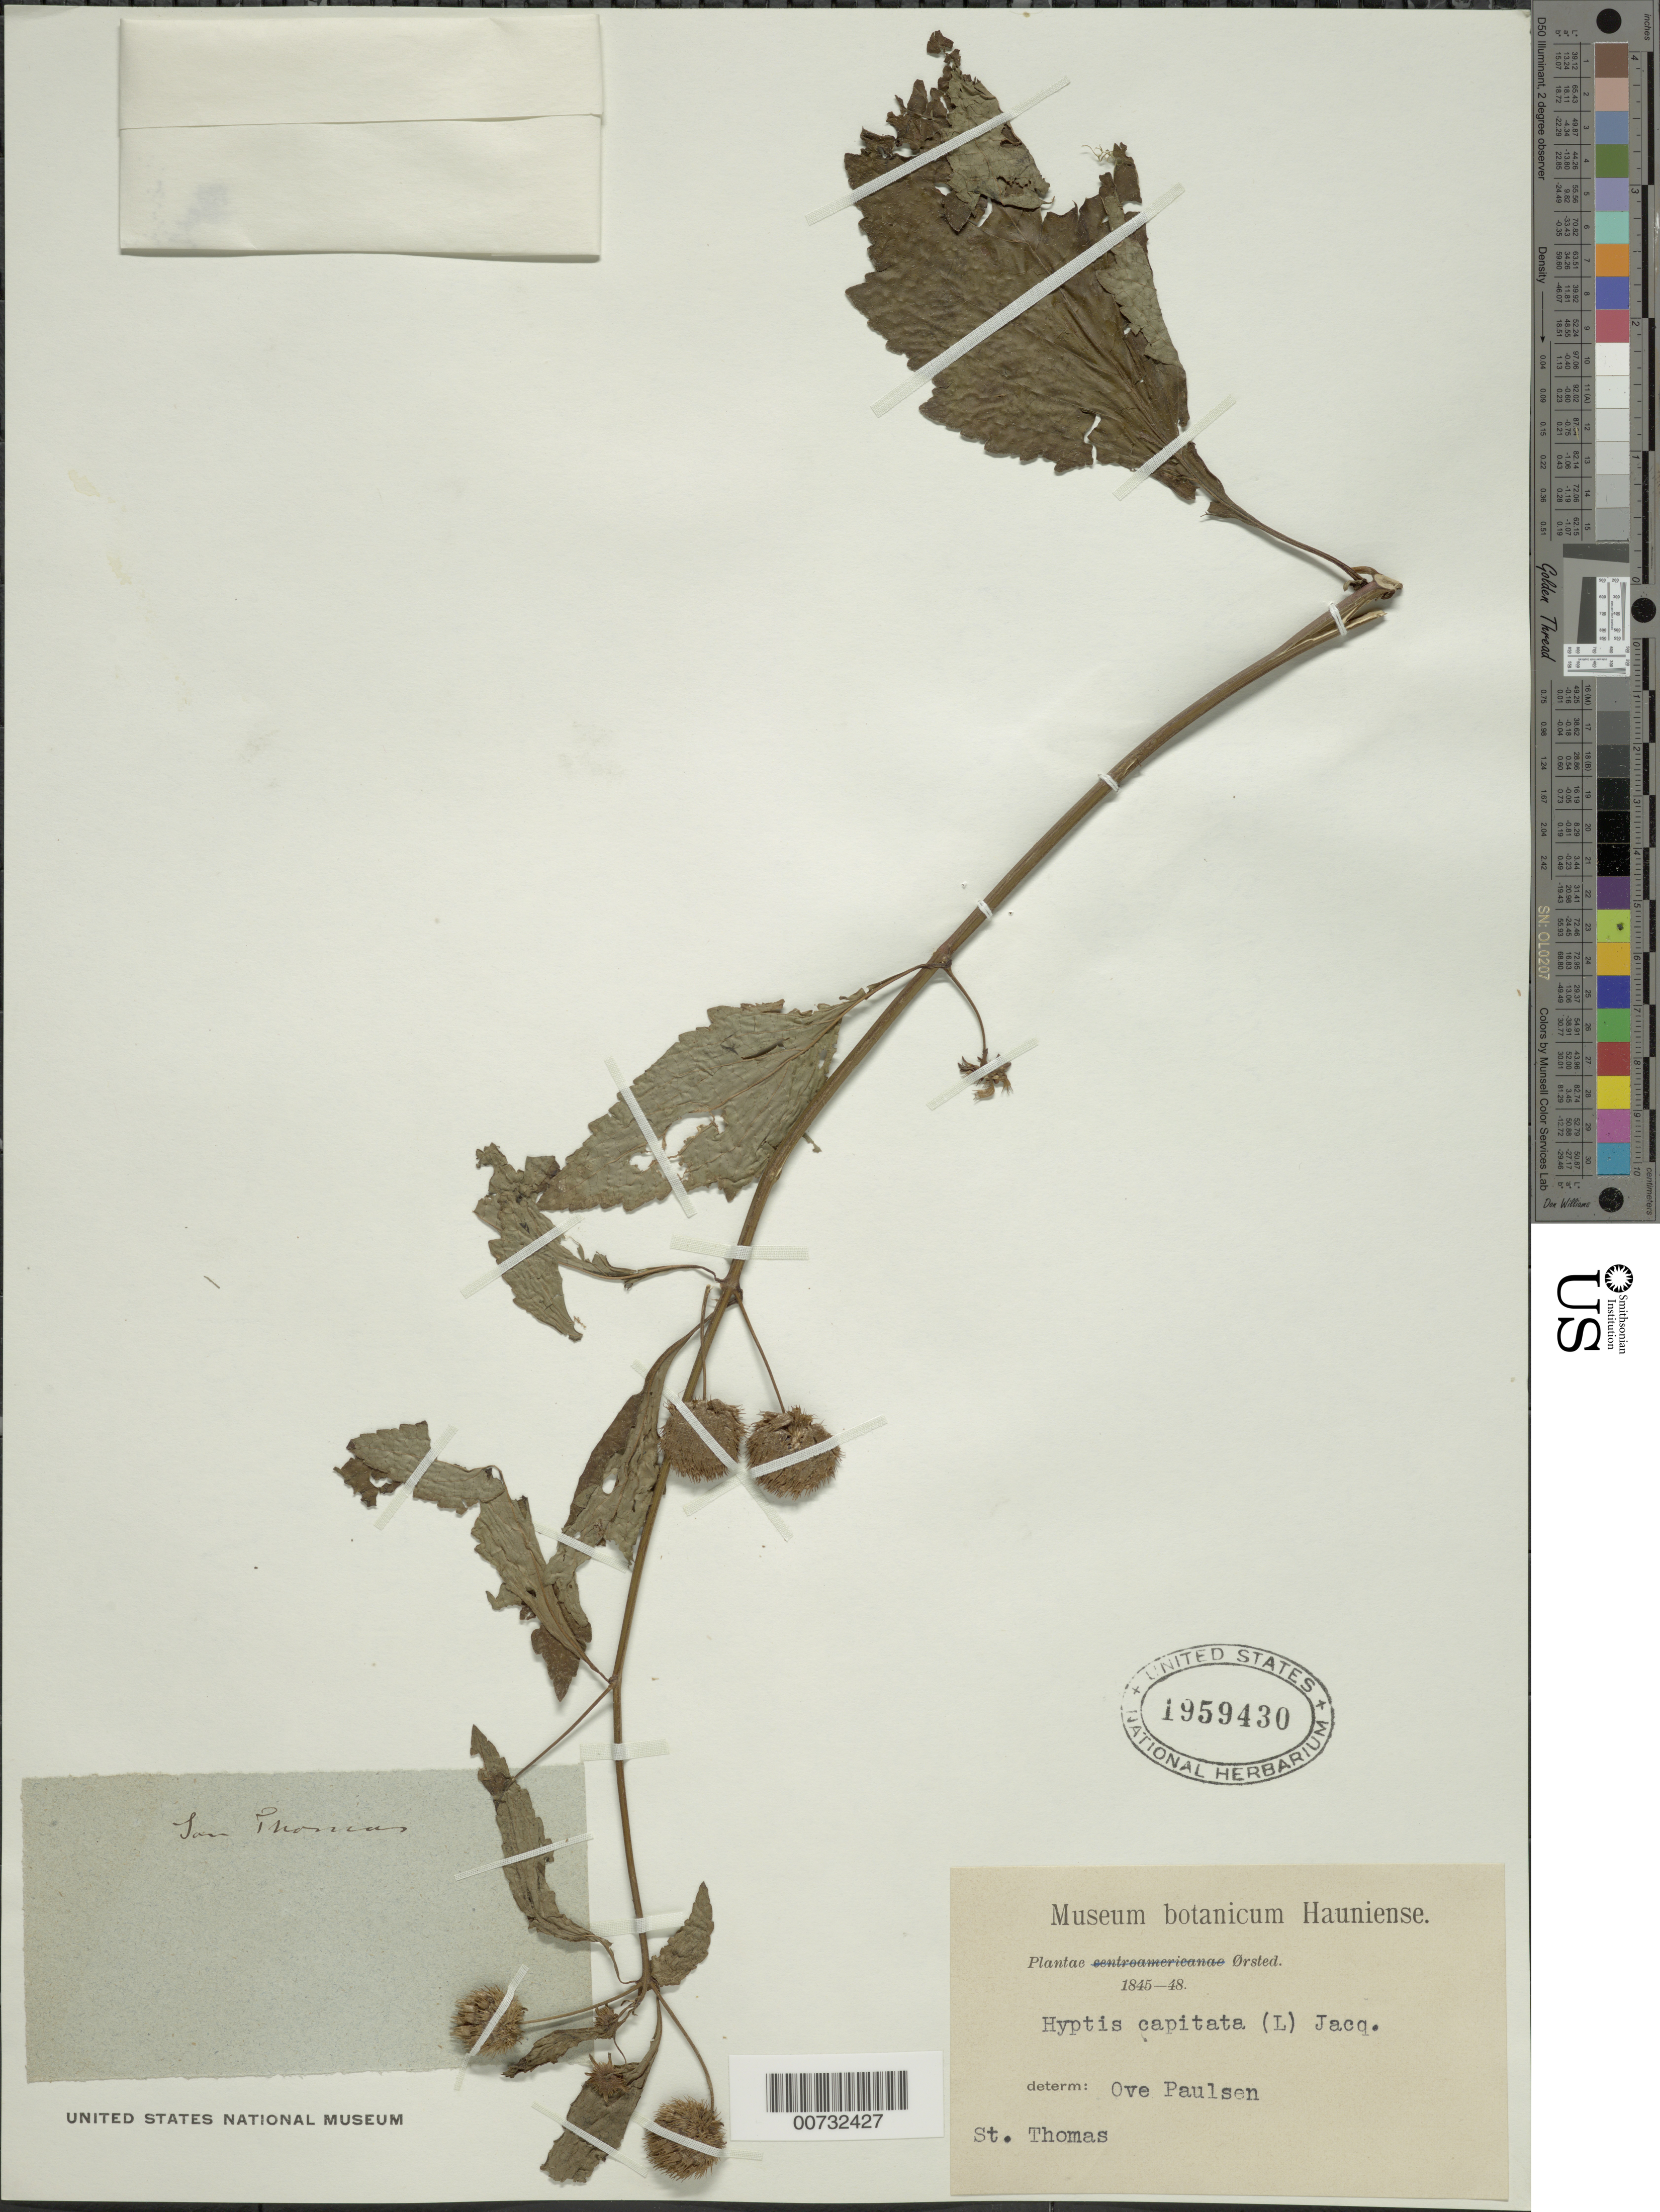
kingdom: Plantae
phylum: Tracheophyta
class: Magnoliopsida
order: Lamiales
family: Lamiaceae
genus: Hyptis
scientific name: Hyptis capitata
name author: Jacq.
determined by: Paulsen, O.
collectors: A. S. Oersted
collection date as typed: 1845 to -- --- 1848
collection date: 1845/1848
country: U.S. Virgin Islands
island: St. Thomas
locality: St. Thomas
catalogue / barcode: US 1959430